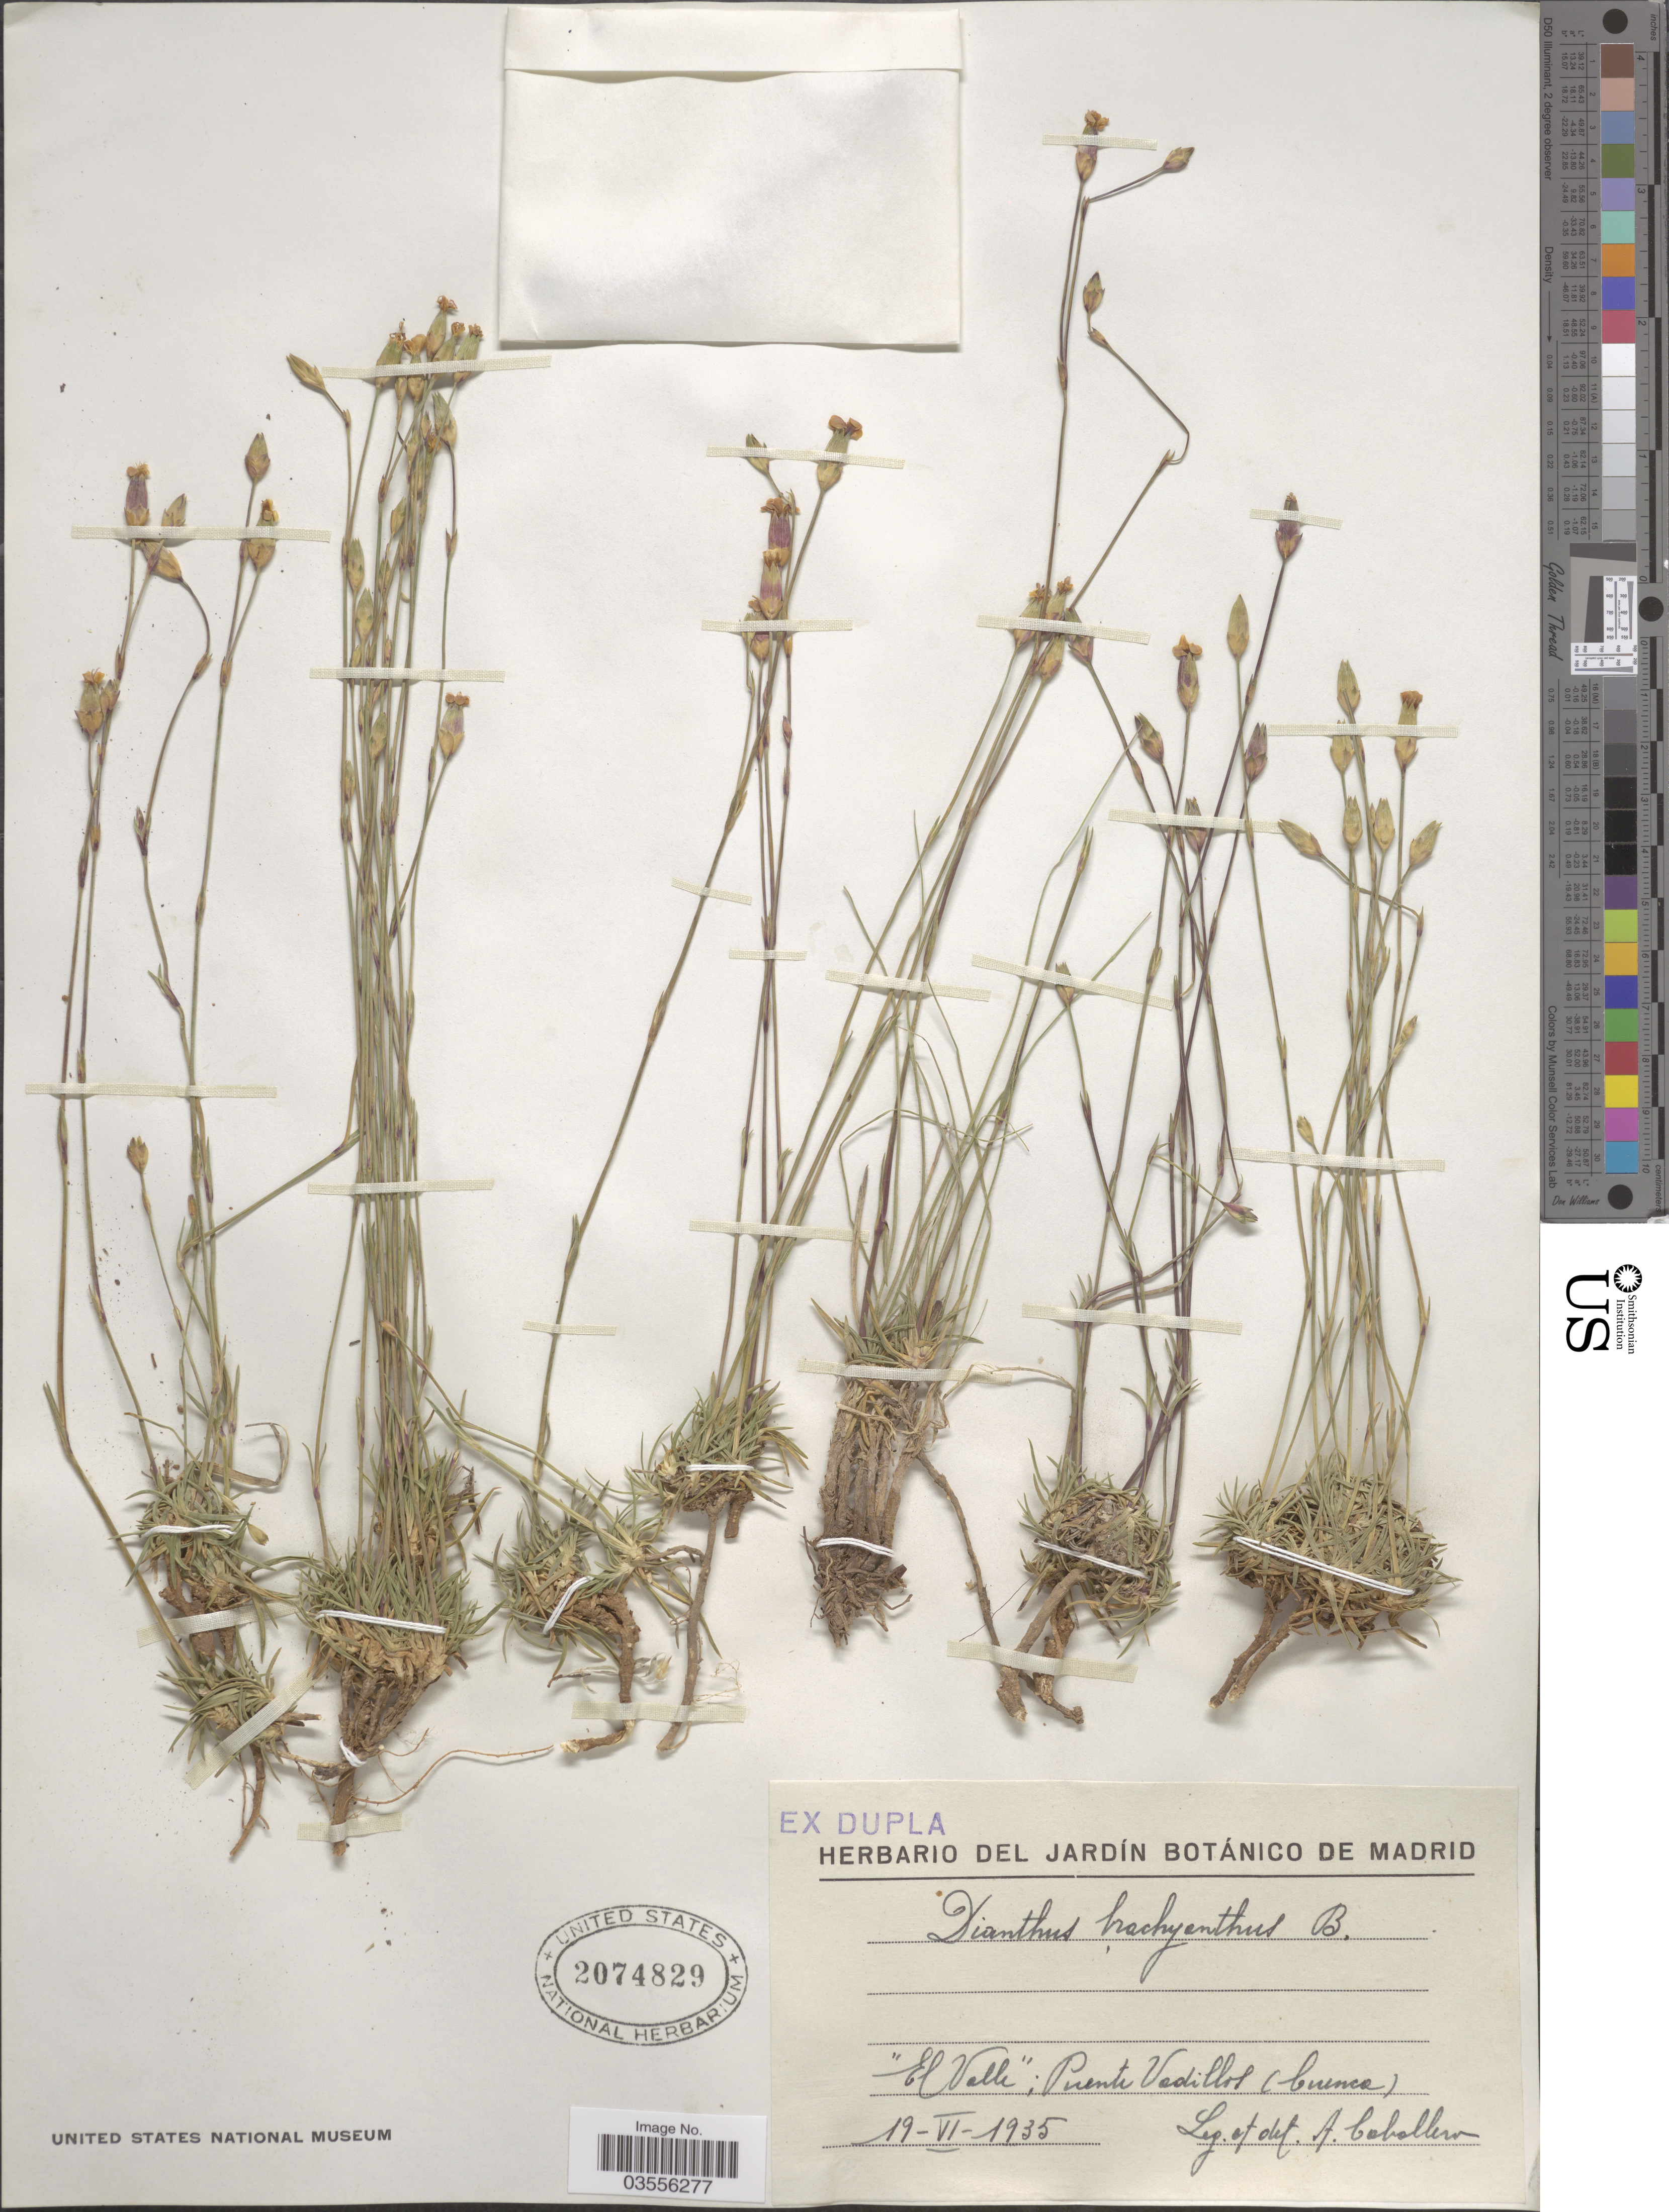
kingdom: Plantae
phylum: Tracheophyta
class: Magnoliopsida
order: Caryophyllales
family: Caryophyllaceae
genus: Dianthus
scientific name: Dianthus brachyanthus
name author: Boiss.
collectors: A. Caballero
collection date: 1935-06-19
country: Spain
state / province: Madrid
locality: "El Valle", Puente Vadillos (Cuenca).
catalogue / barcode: US 2074829